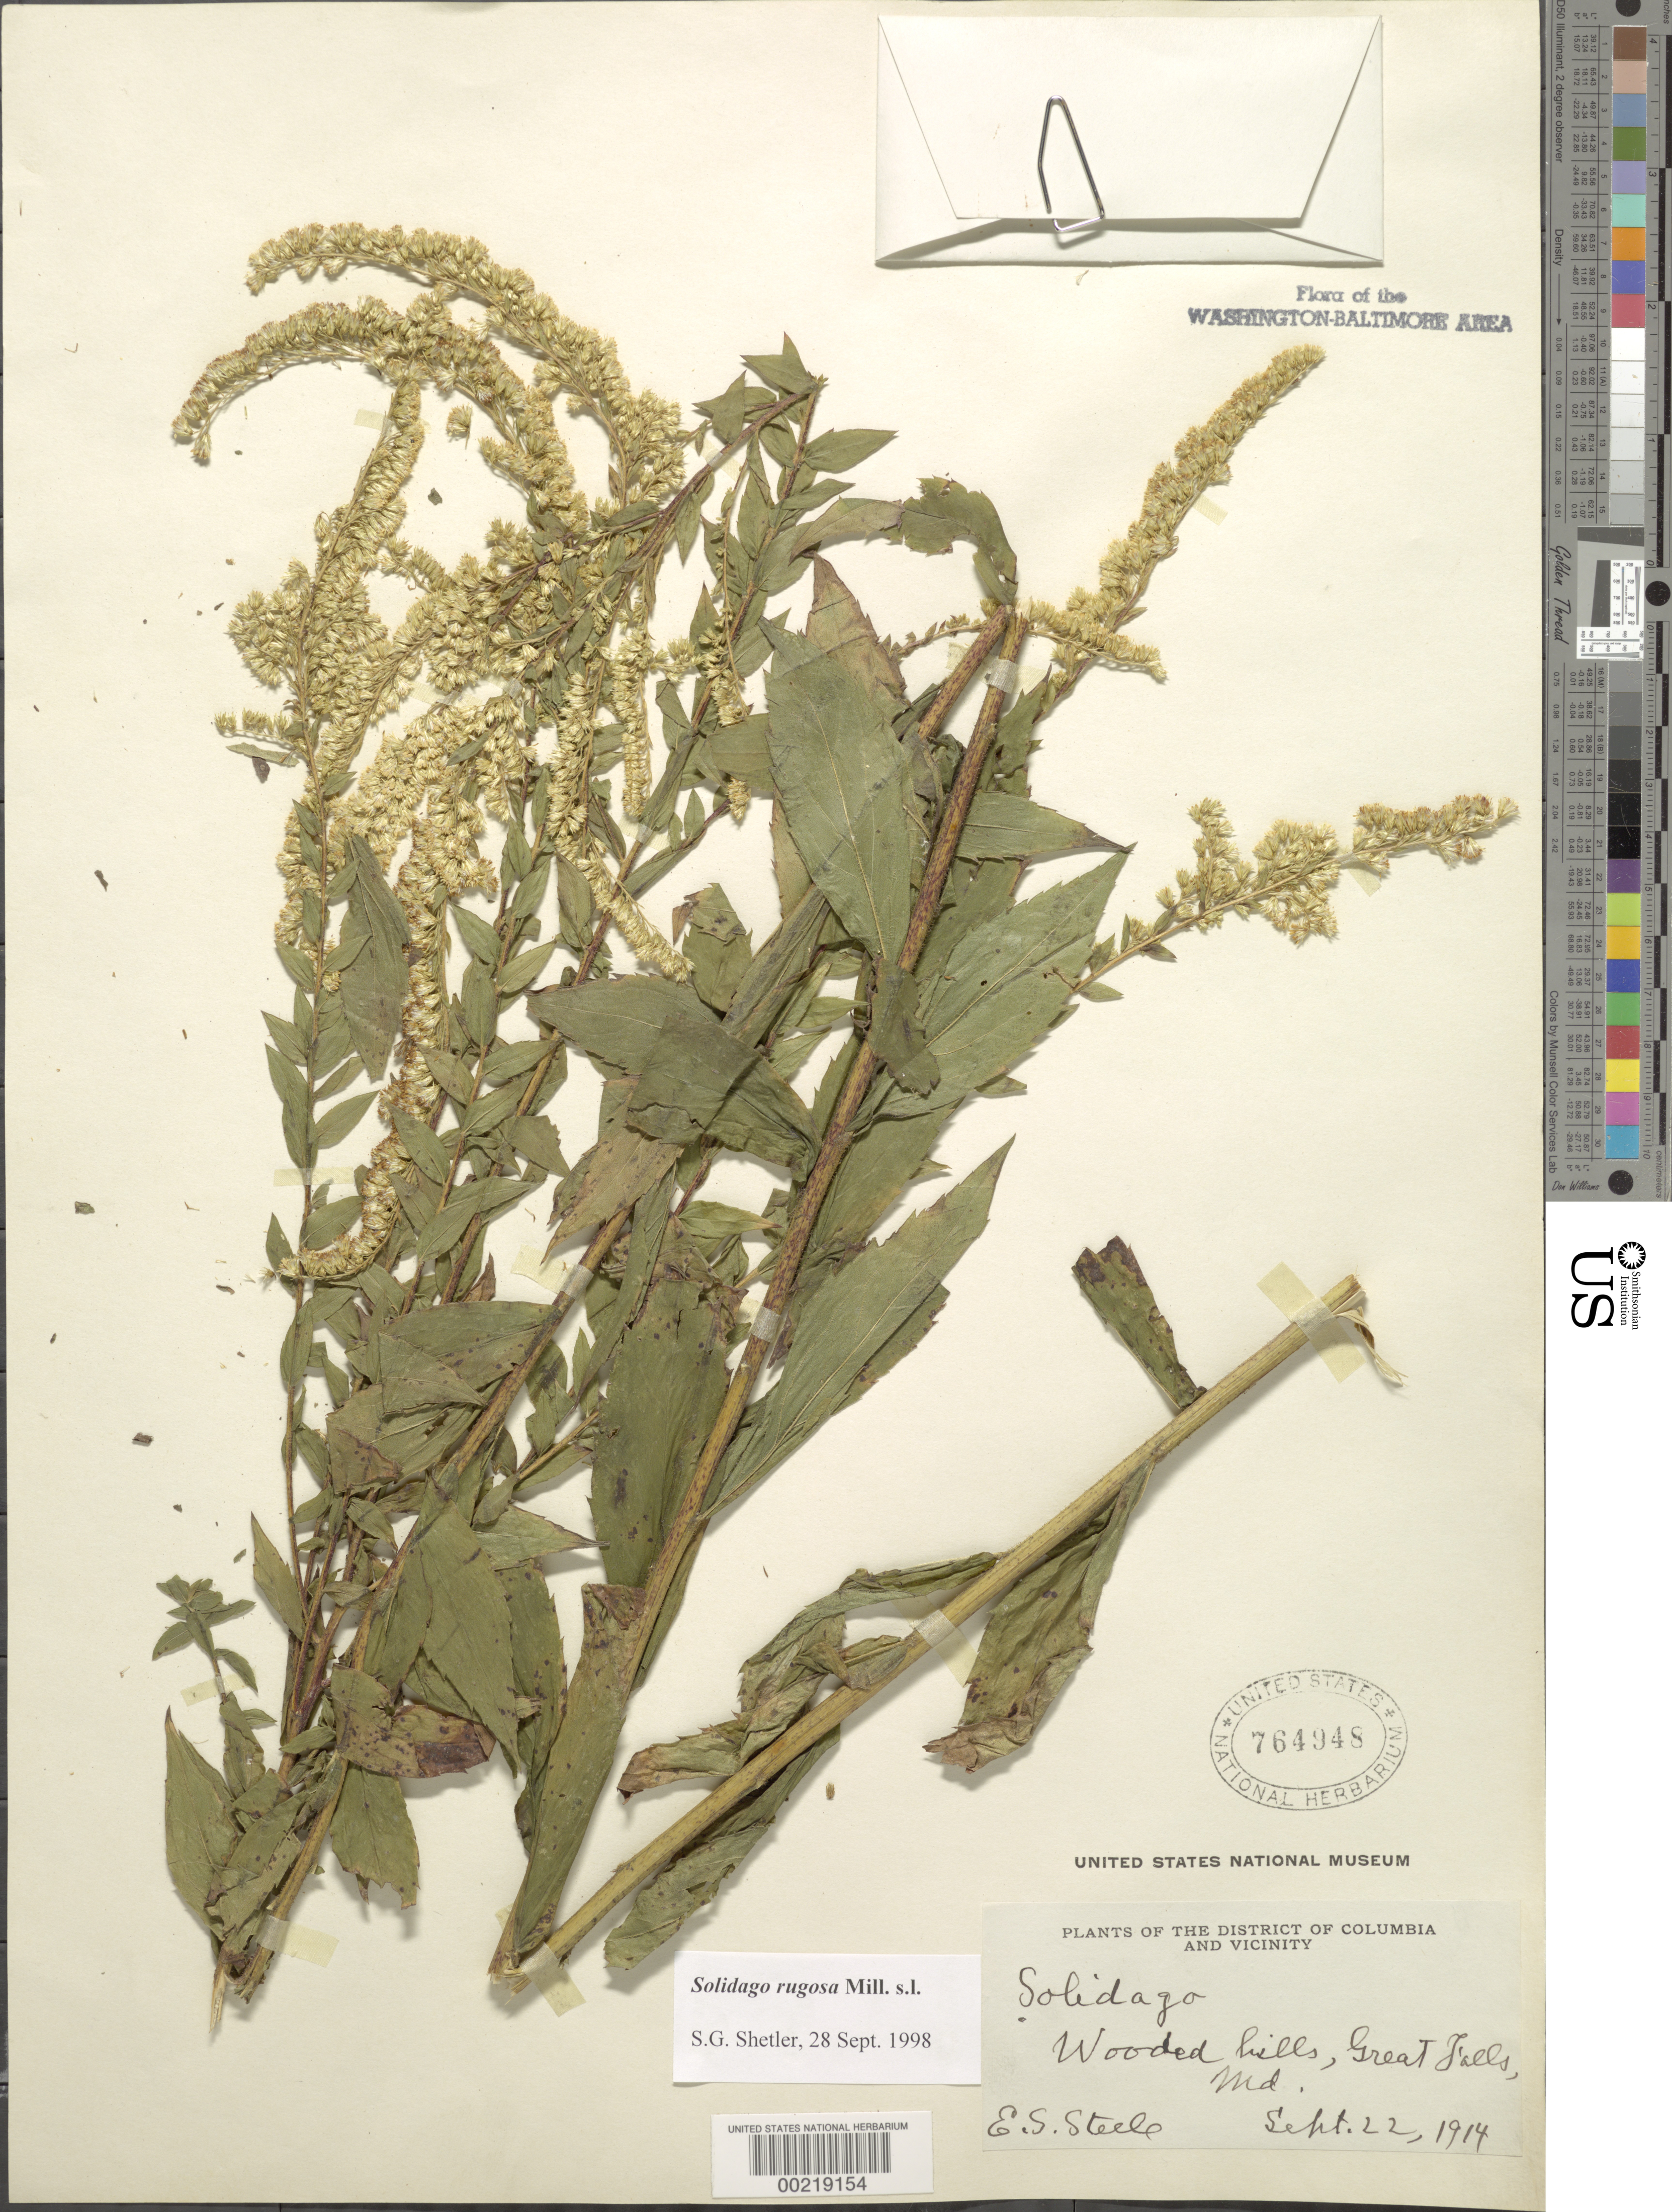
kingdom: Plantae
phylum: Tracheophyta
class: Magnoliopsida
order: Asterales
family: Asteraceae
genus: Solidago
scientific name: Solidago rugosa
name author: Mill.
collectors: E. Steele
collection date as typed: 22 Sep 1914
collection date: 1914-09-22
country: United States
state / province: Maryland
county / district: Montgomery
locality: Great Falls C. & O. Canal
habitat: Wooded hills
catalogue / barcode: US 764948